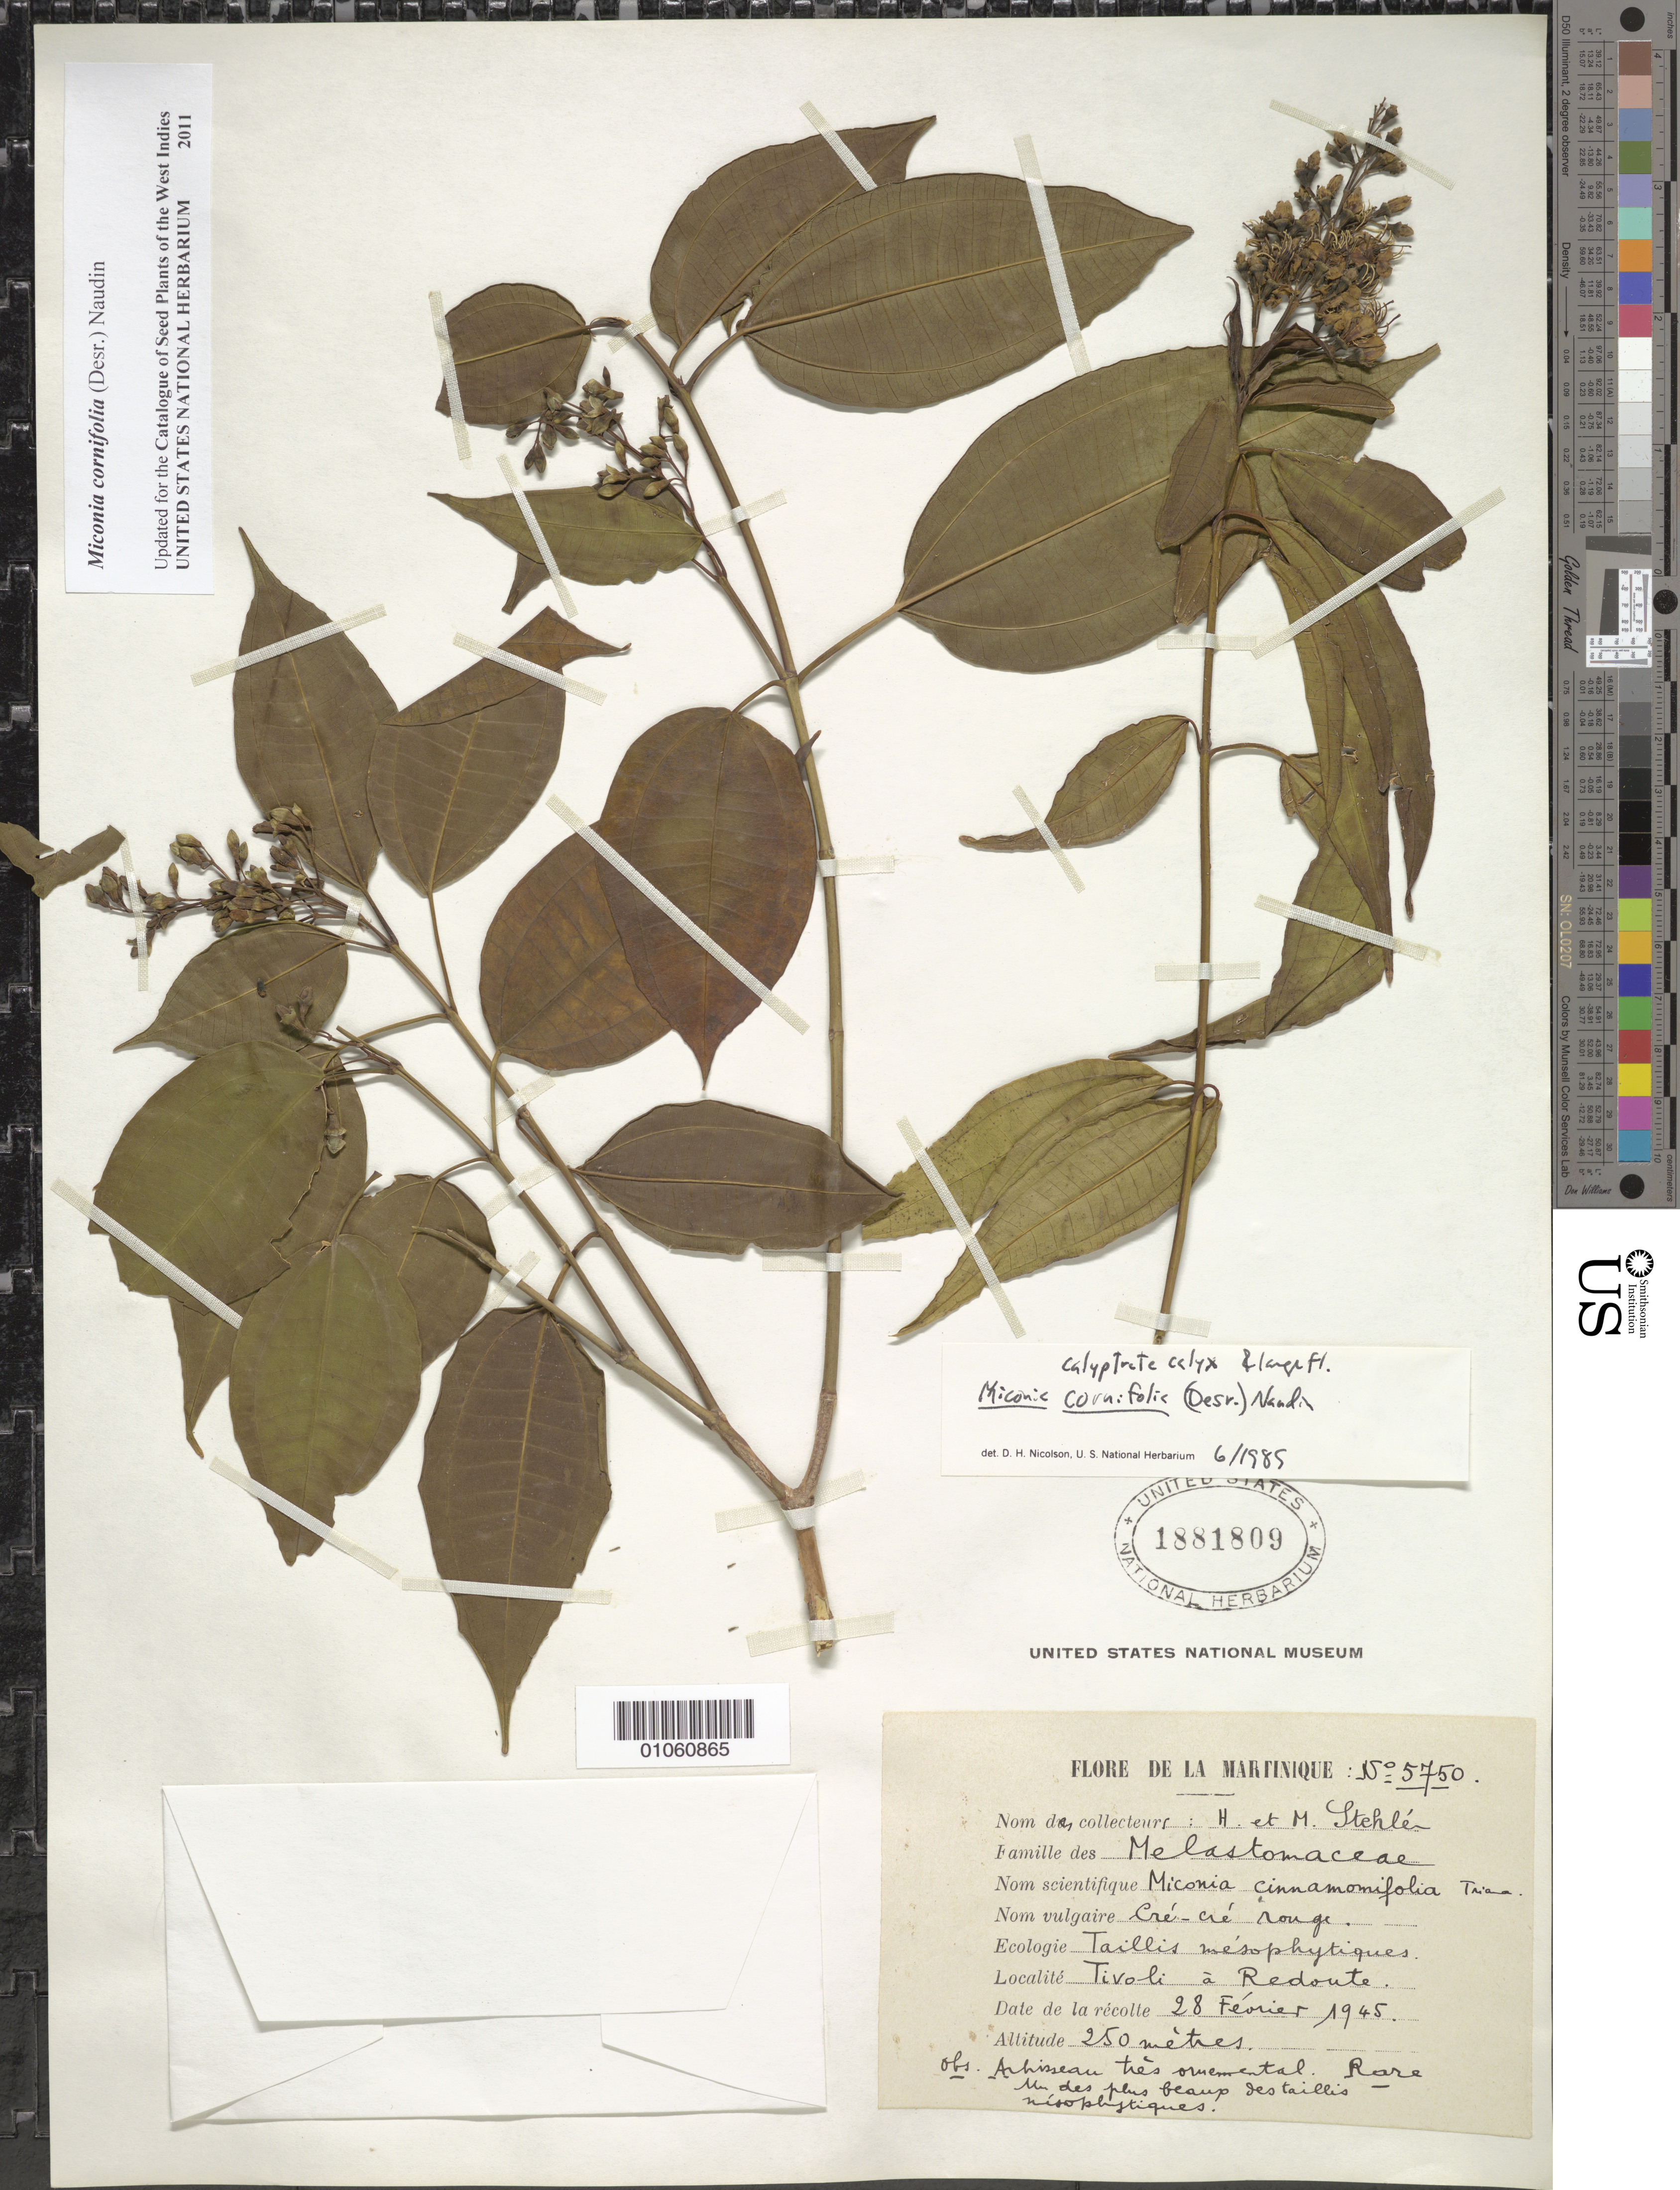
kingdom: Plantae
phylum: Tracheophyta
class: Magnoliopsida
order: Myrtales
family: Melastomataceae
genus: Miconia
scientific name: Miconia cornifolia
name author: (Desr.) Naudin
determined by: Nicolson, Dan H.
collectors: H. Stehlé & M. Stehlé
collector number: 5750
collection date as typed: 28 Feb 1945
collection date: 1945-02-28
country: Martinique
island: Martinique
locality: Tivoli à Redoute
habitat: Tallis mésophytiques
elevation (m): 250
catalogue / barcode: US 1881809